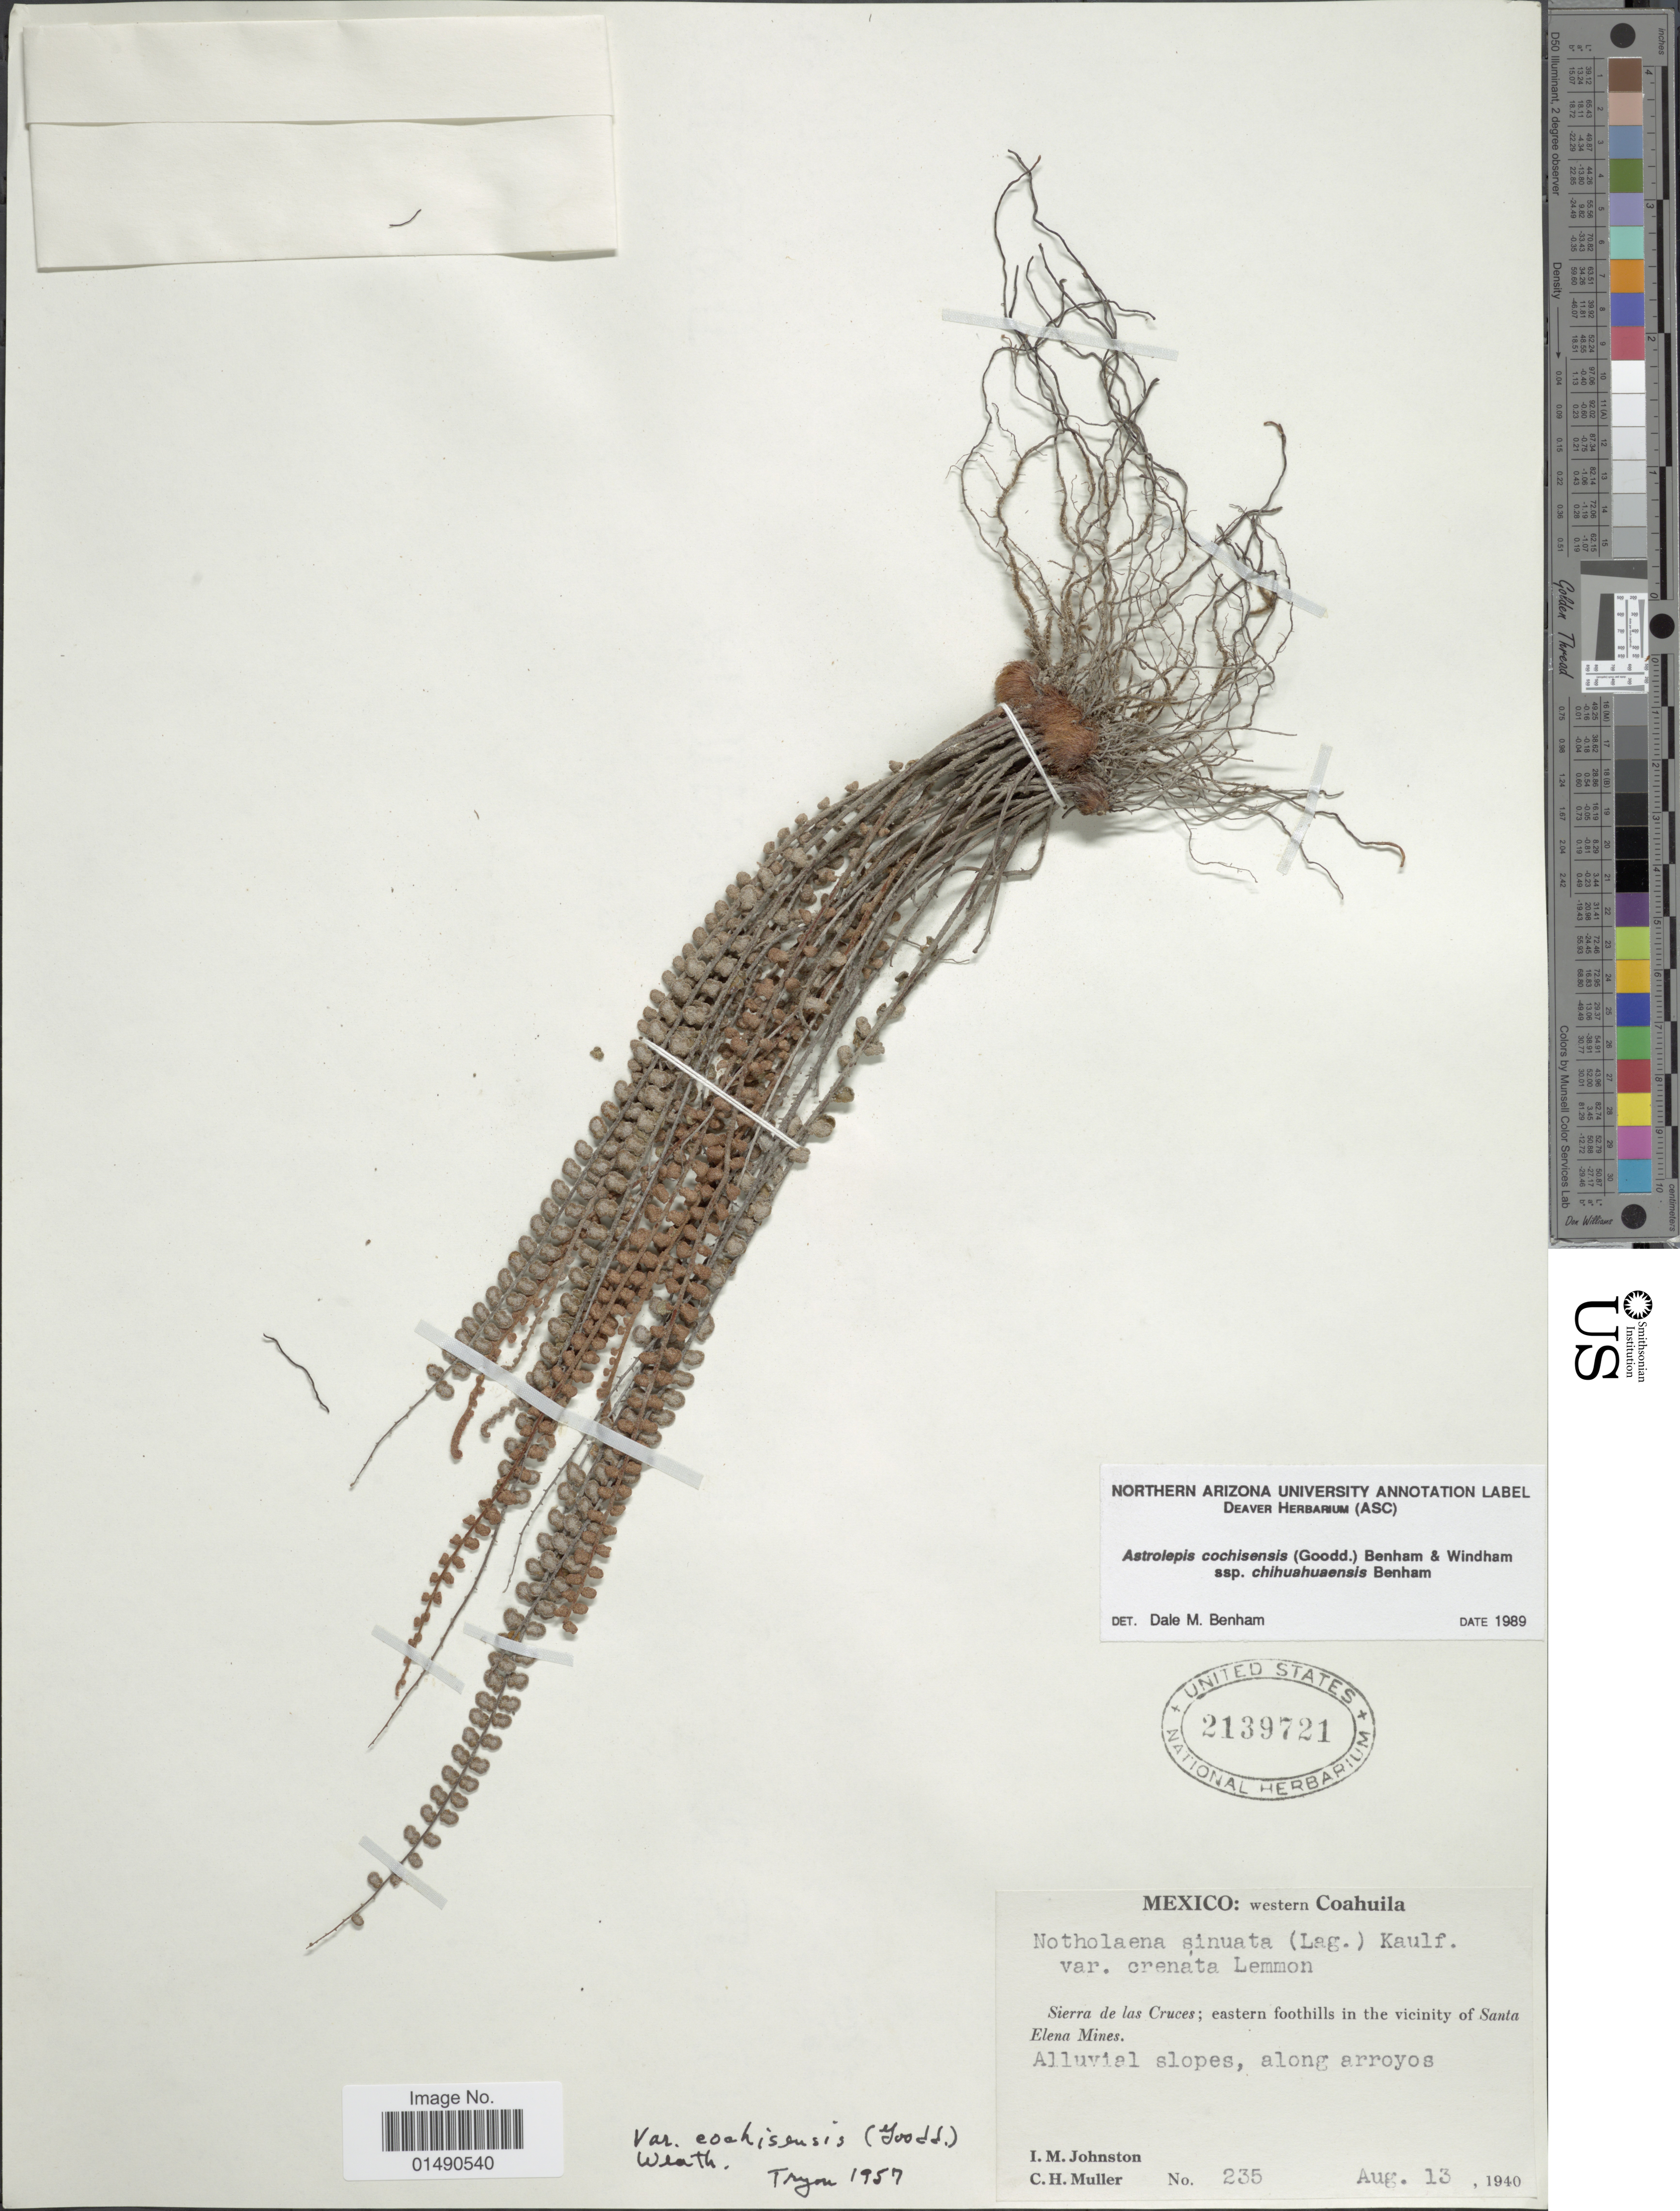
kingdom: Plantae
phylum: Tracheophyta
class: Polypodiopsida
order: Polypodiales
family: Pteridaceae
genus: Astrolepis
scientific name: Astrolepis cochisensis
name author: (C.O. Goodd.) D.M. Benham & Windham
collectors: I.M. Johnston & C. H. Müller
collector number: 235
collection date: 1940-08-13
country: Mexico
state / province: Coahuila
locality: Western Coahuila, Sierra de las Cruces; eastern foothills in the vicinity of Santa Elena Mines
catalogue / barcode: US 2139721